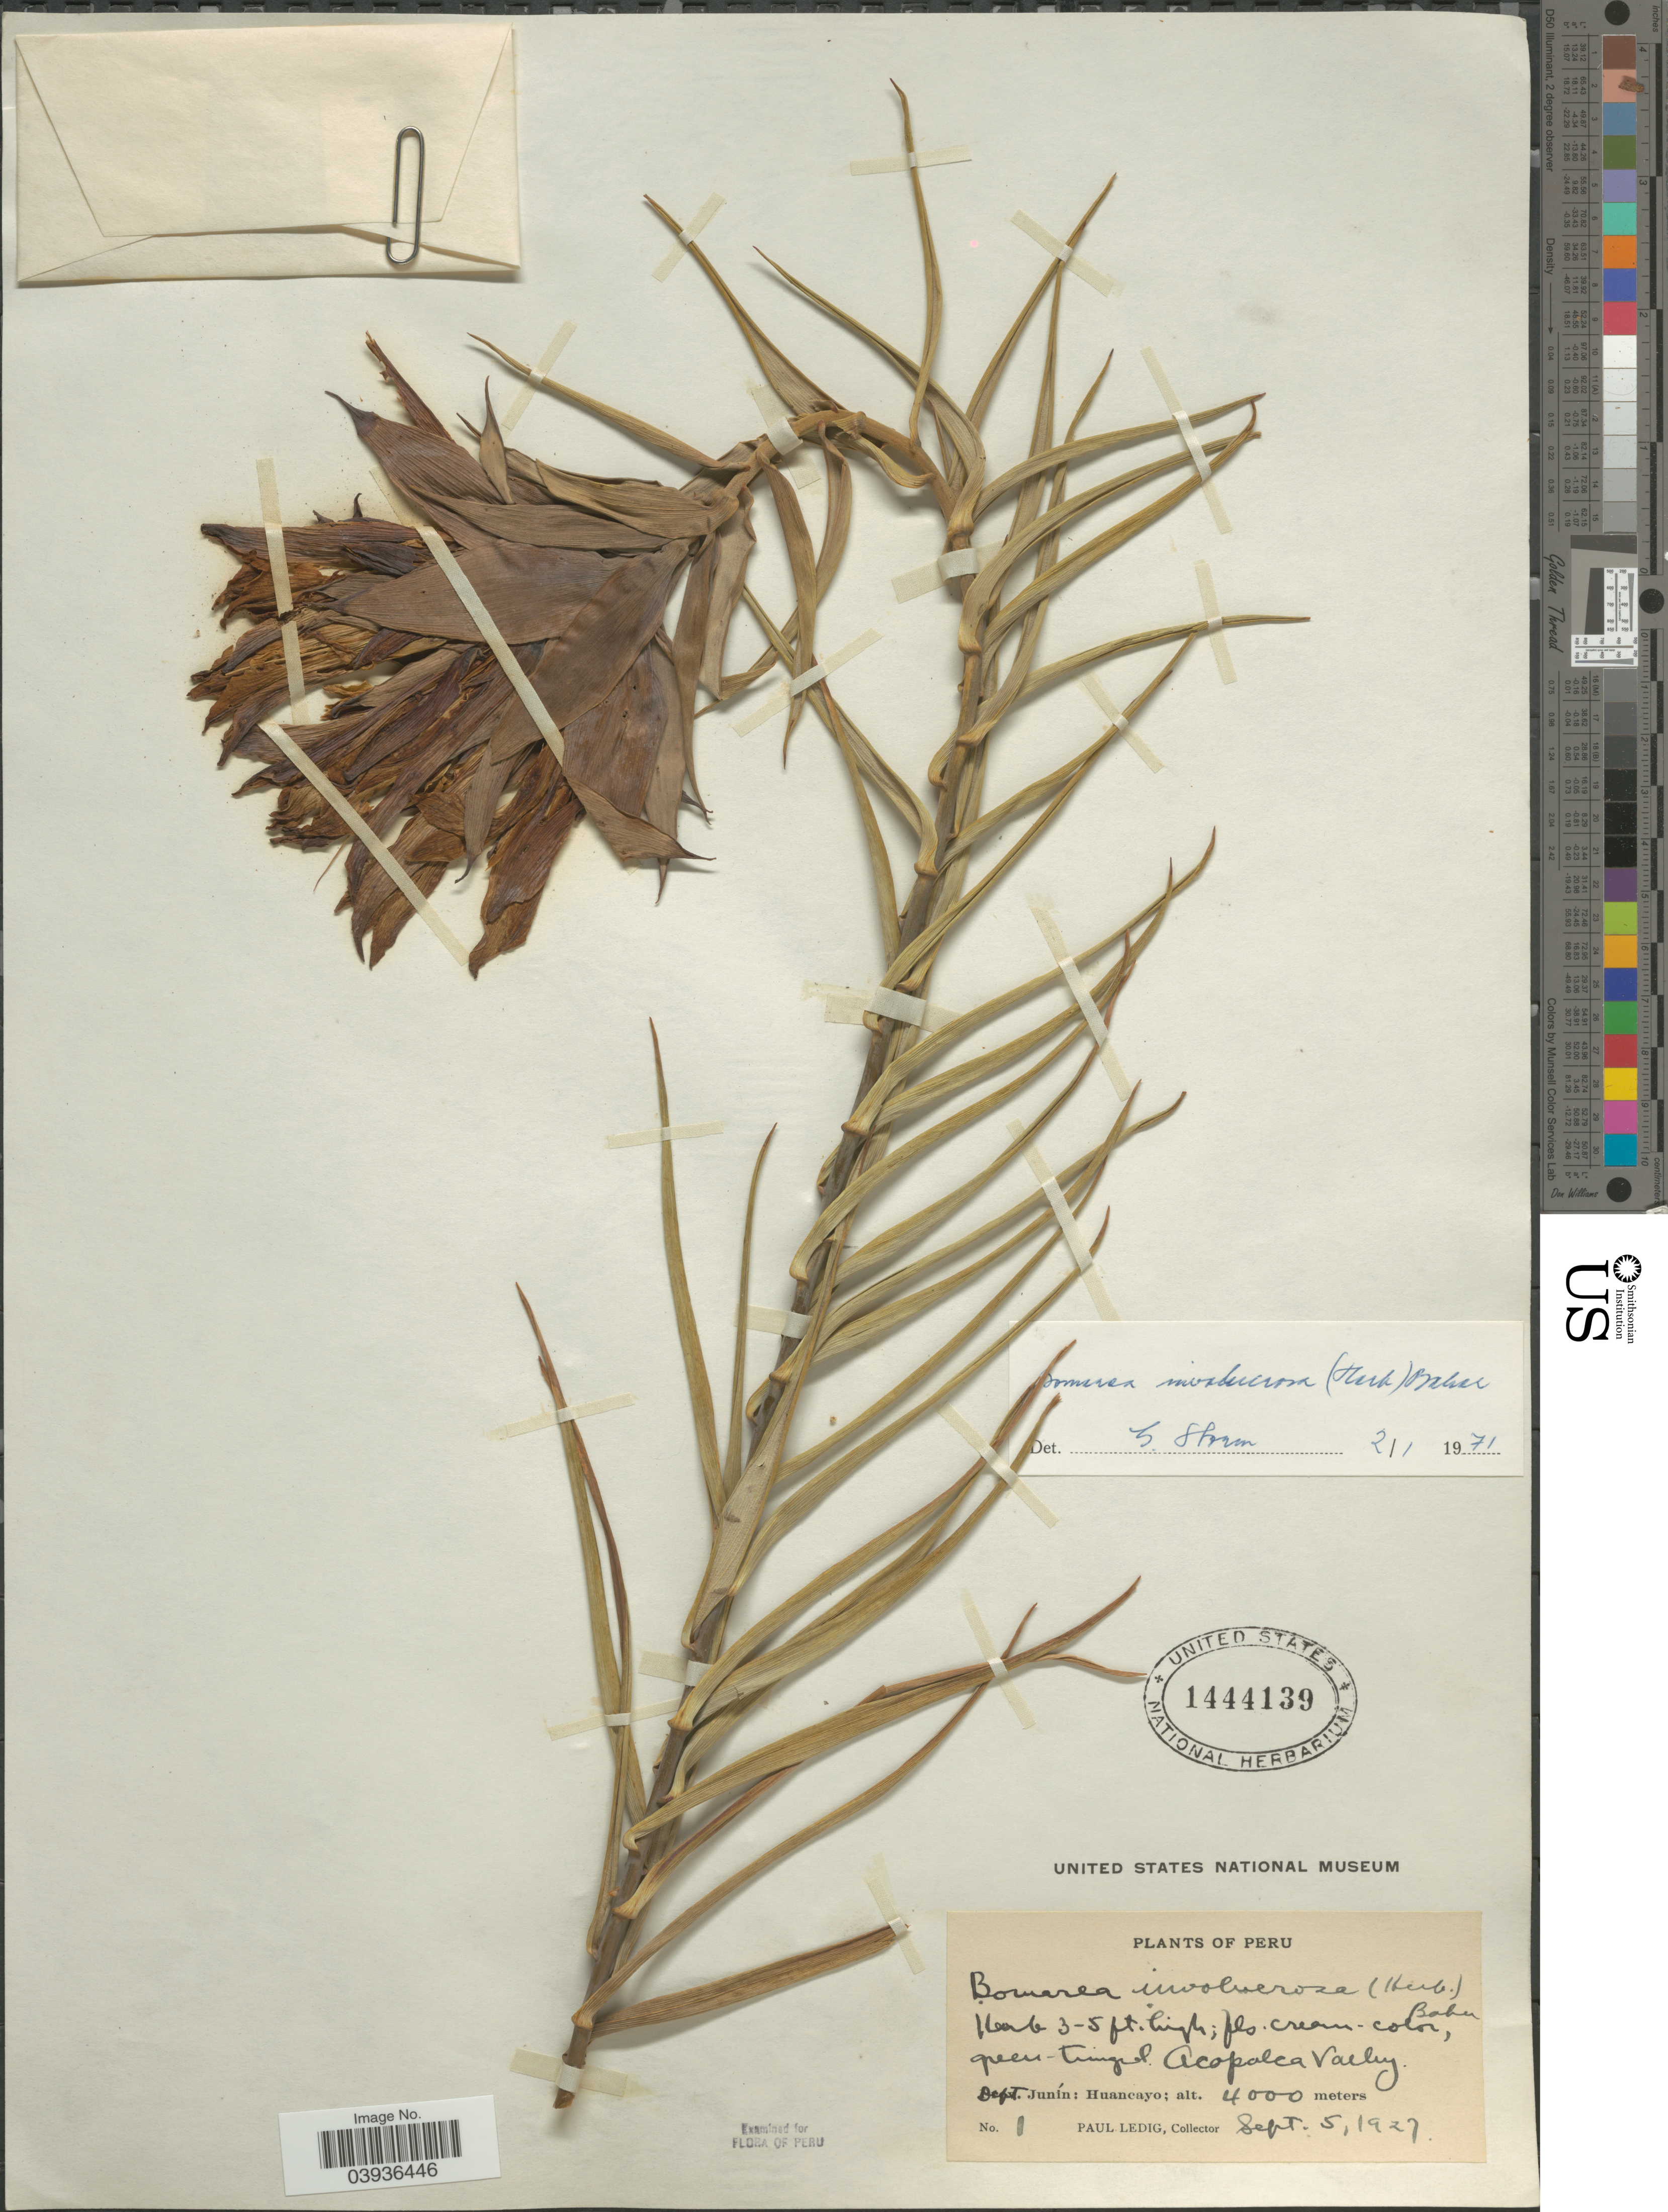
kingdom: Plantae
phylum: Tracheophyta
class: Liliopsida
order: Liliales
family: Alstroemeriaceae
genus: Bomarea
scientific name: Bomarea involucrosa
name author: (Herb.) Baker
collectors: P. Ledig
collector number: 1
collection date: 1927-09-05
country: Peru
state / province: Junín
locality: Acopolca Valley. Dept. Junín: Huancayo.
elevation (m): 4000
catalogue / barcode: US 1444139